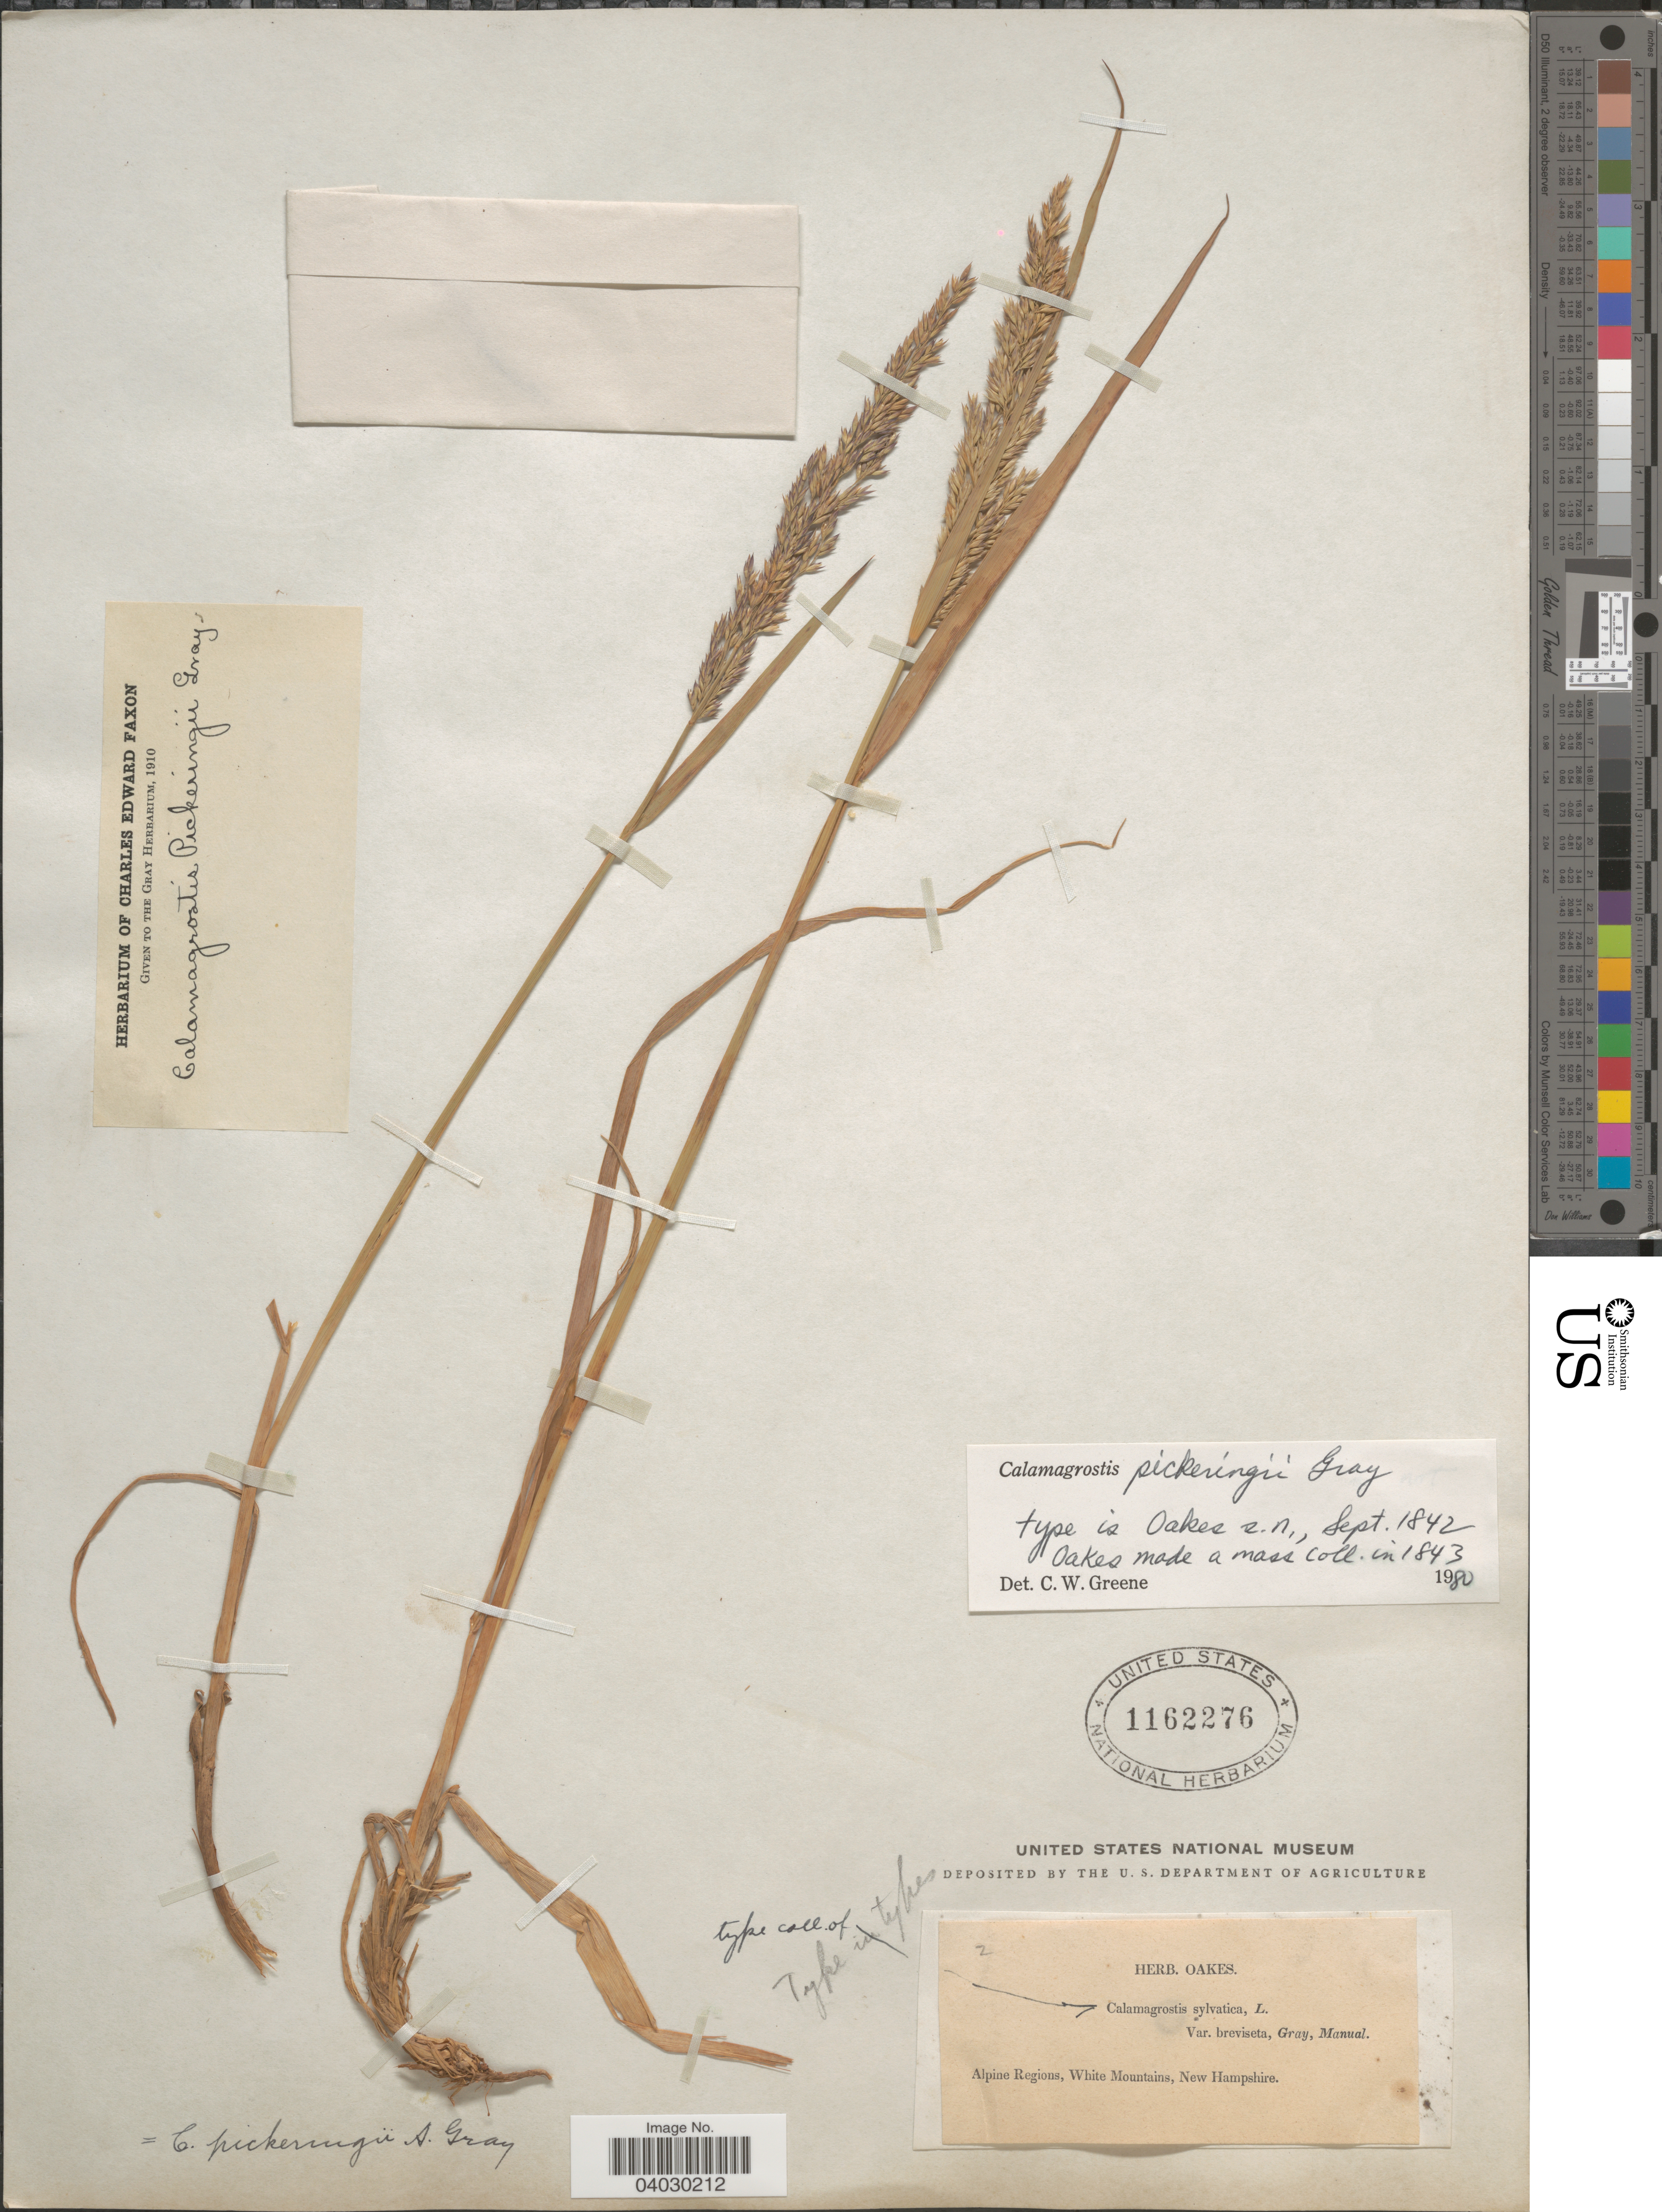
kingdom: Plantae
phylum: Tracheophyta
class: Liliopsida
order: Poales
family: Poaceae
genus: Calamagrostis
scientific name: Calamagrostis pickeringii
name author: A. Gray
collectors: ex herb. Oakes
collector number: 2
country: United States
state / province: New Hampshire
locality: Alpine Regions, White Mountains.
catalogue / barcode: US 1162276